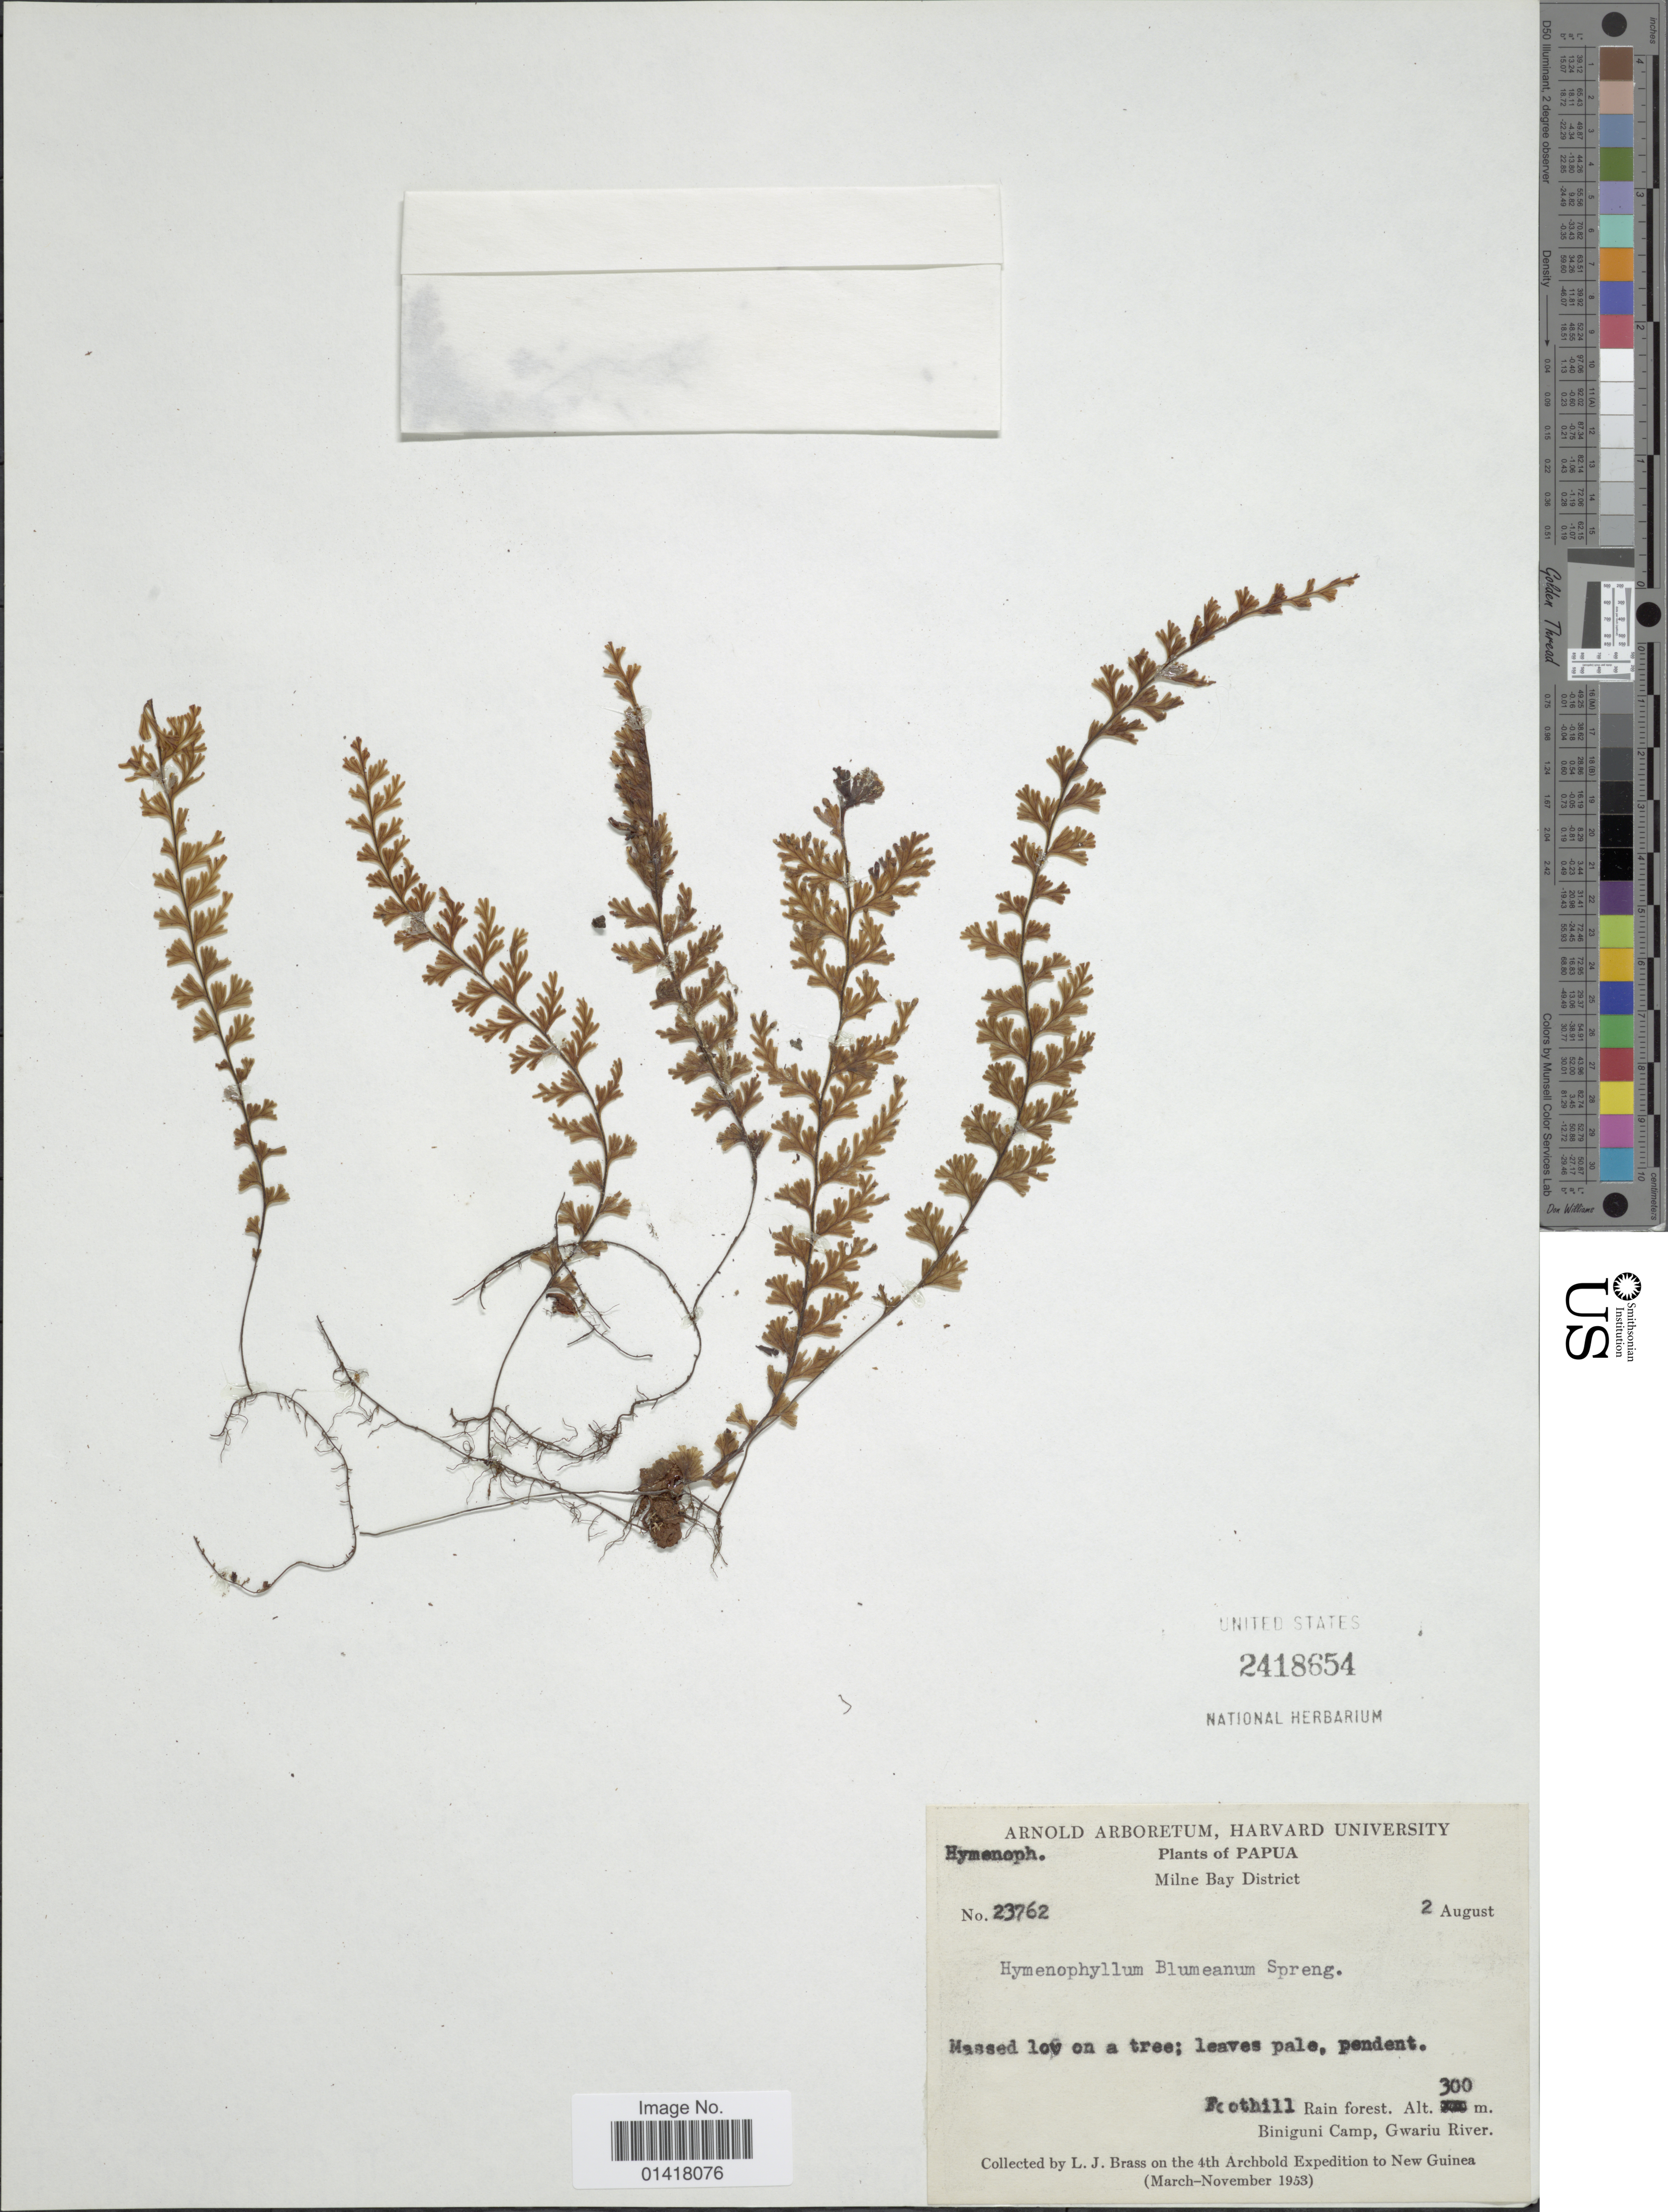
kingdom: Plantae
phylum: Tracheophyta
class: Polypodiopsida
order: Hymenophyllales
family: Hymenophyllaceae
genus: Hymenophyllum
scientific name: Hymenophyllum blumeanum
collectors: L. J. Brass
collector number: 23762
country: Papua New Guinea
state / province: Milne Bay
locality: Milne Bay District. Scothill Rain forest. Biniguni Camp, Gwariu River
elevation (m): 300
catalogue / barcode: US 2418654